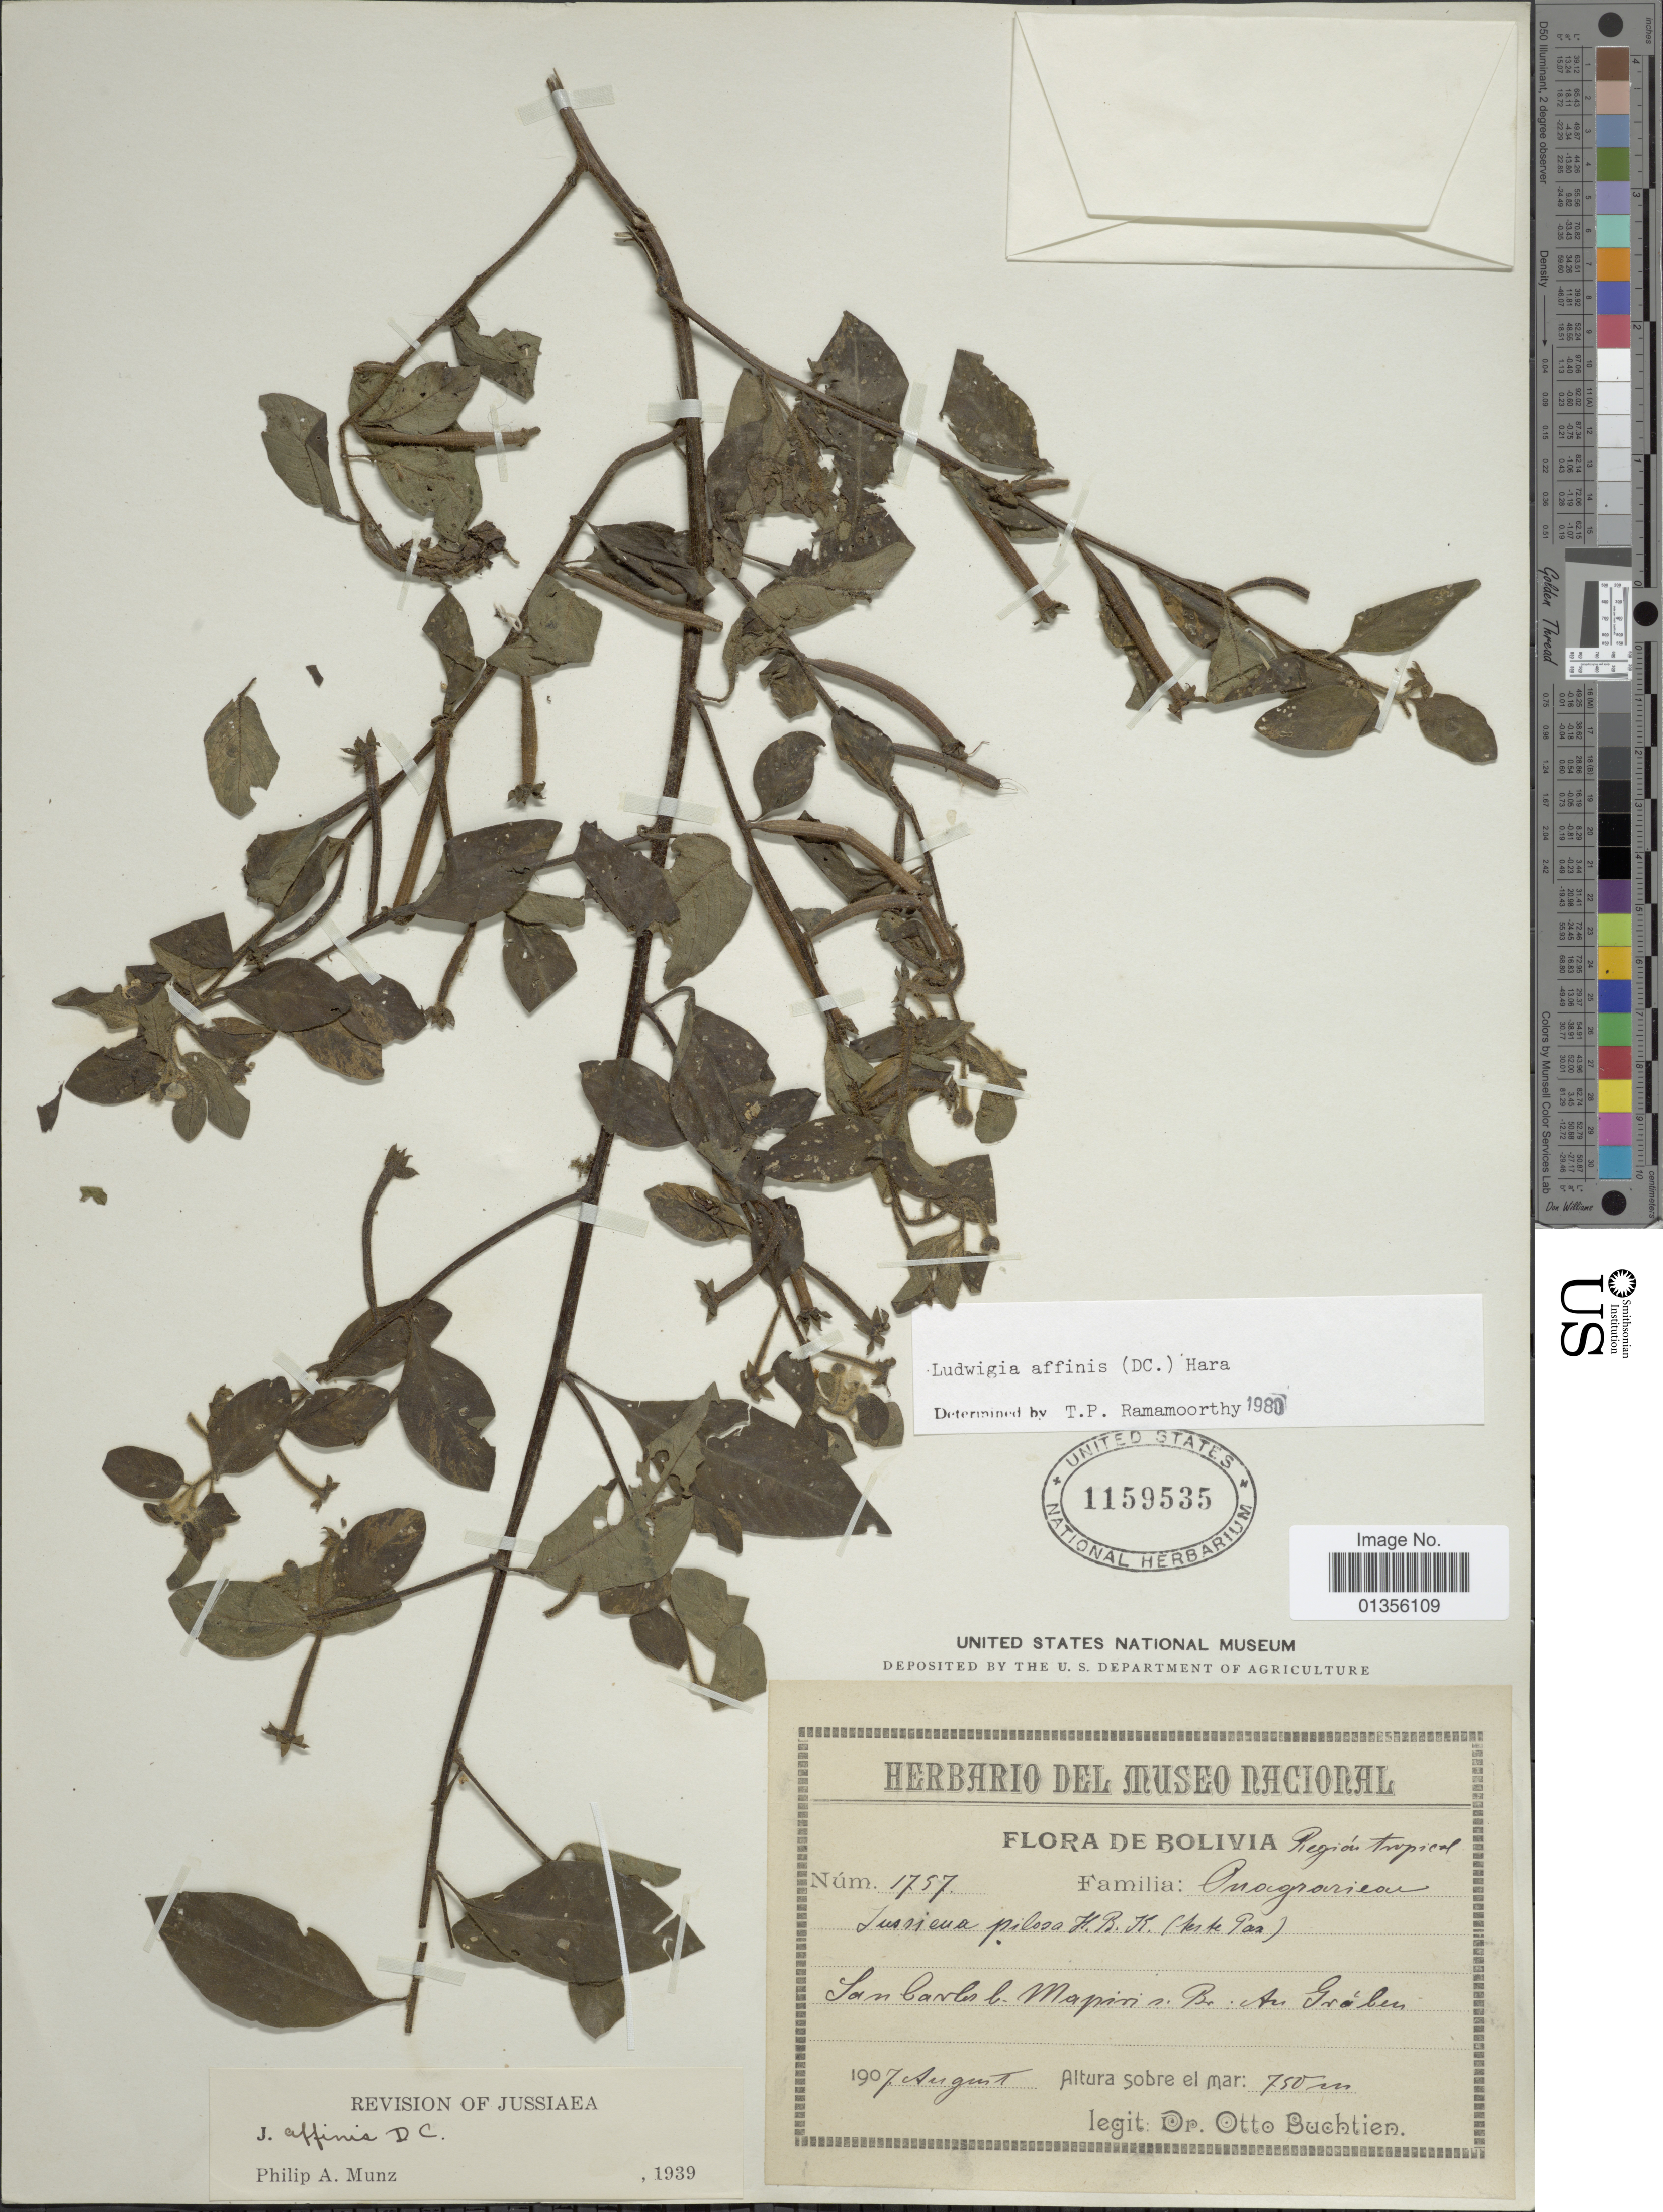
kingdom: Plantae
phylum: Tracheophyta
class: Magnoliopsida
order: Myrtales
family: Onagraceae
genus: Ludwigia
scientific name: Ludwigia affinis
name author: (DC.) H. Hara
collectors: O. Buchtien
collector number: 1757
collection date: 1907-08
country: Bolivia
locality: Región tropical. San Carlos l. Mapiri s. Br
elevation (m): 750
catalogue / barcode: US 1159535